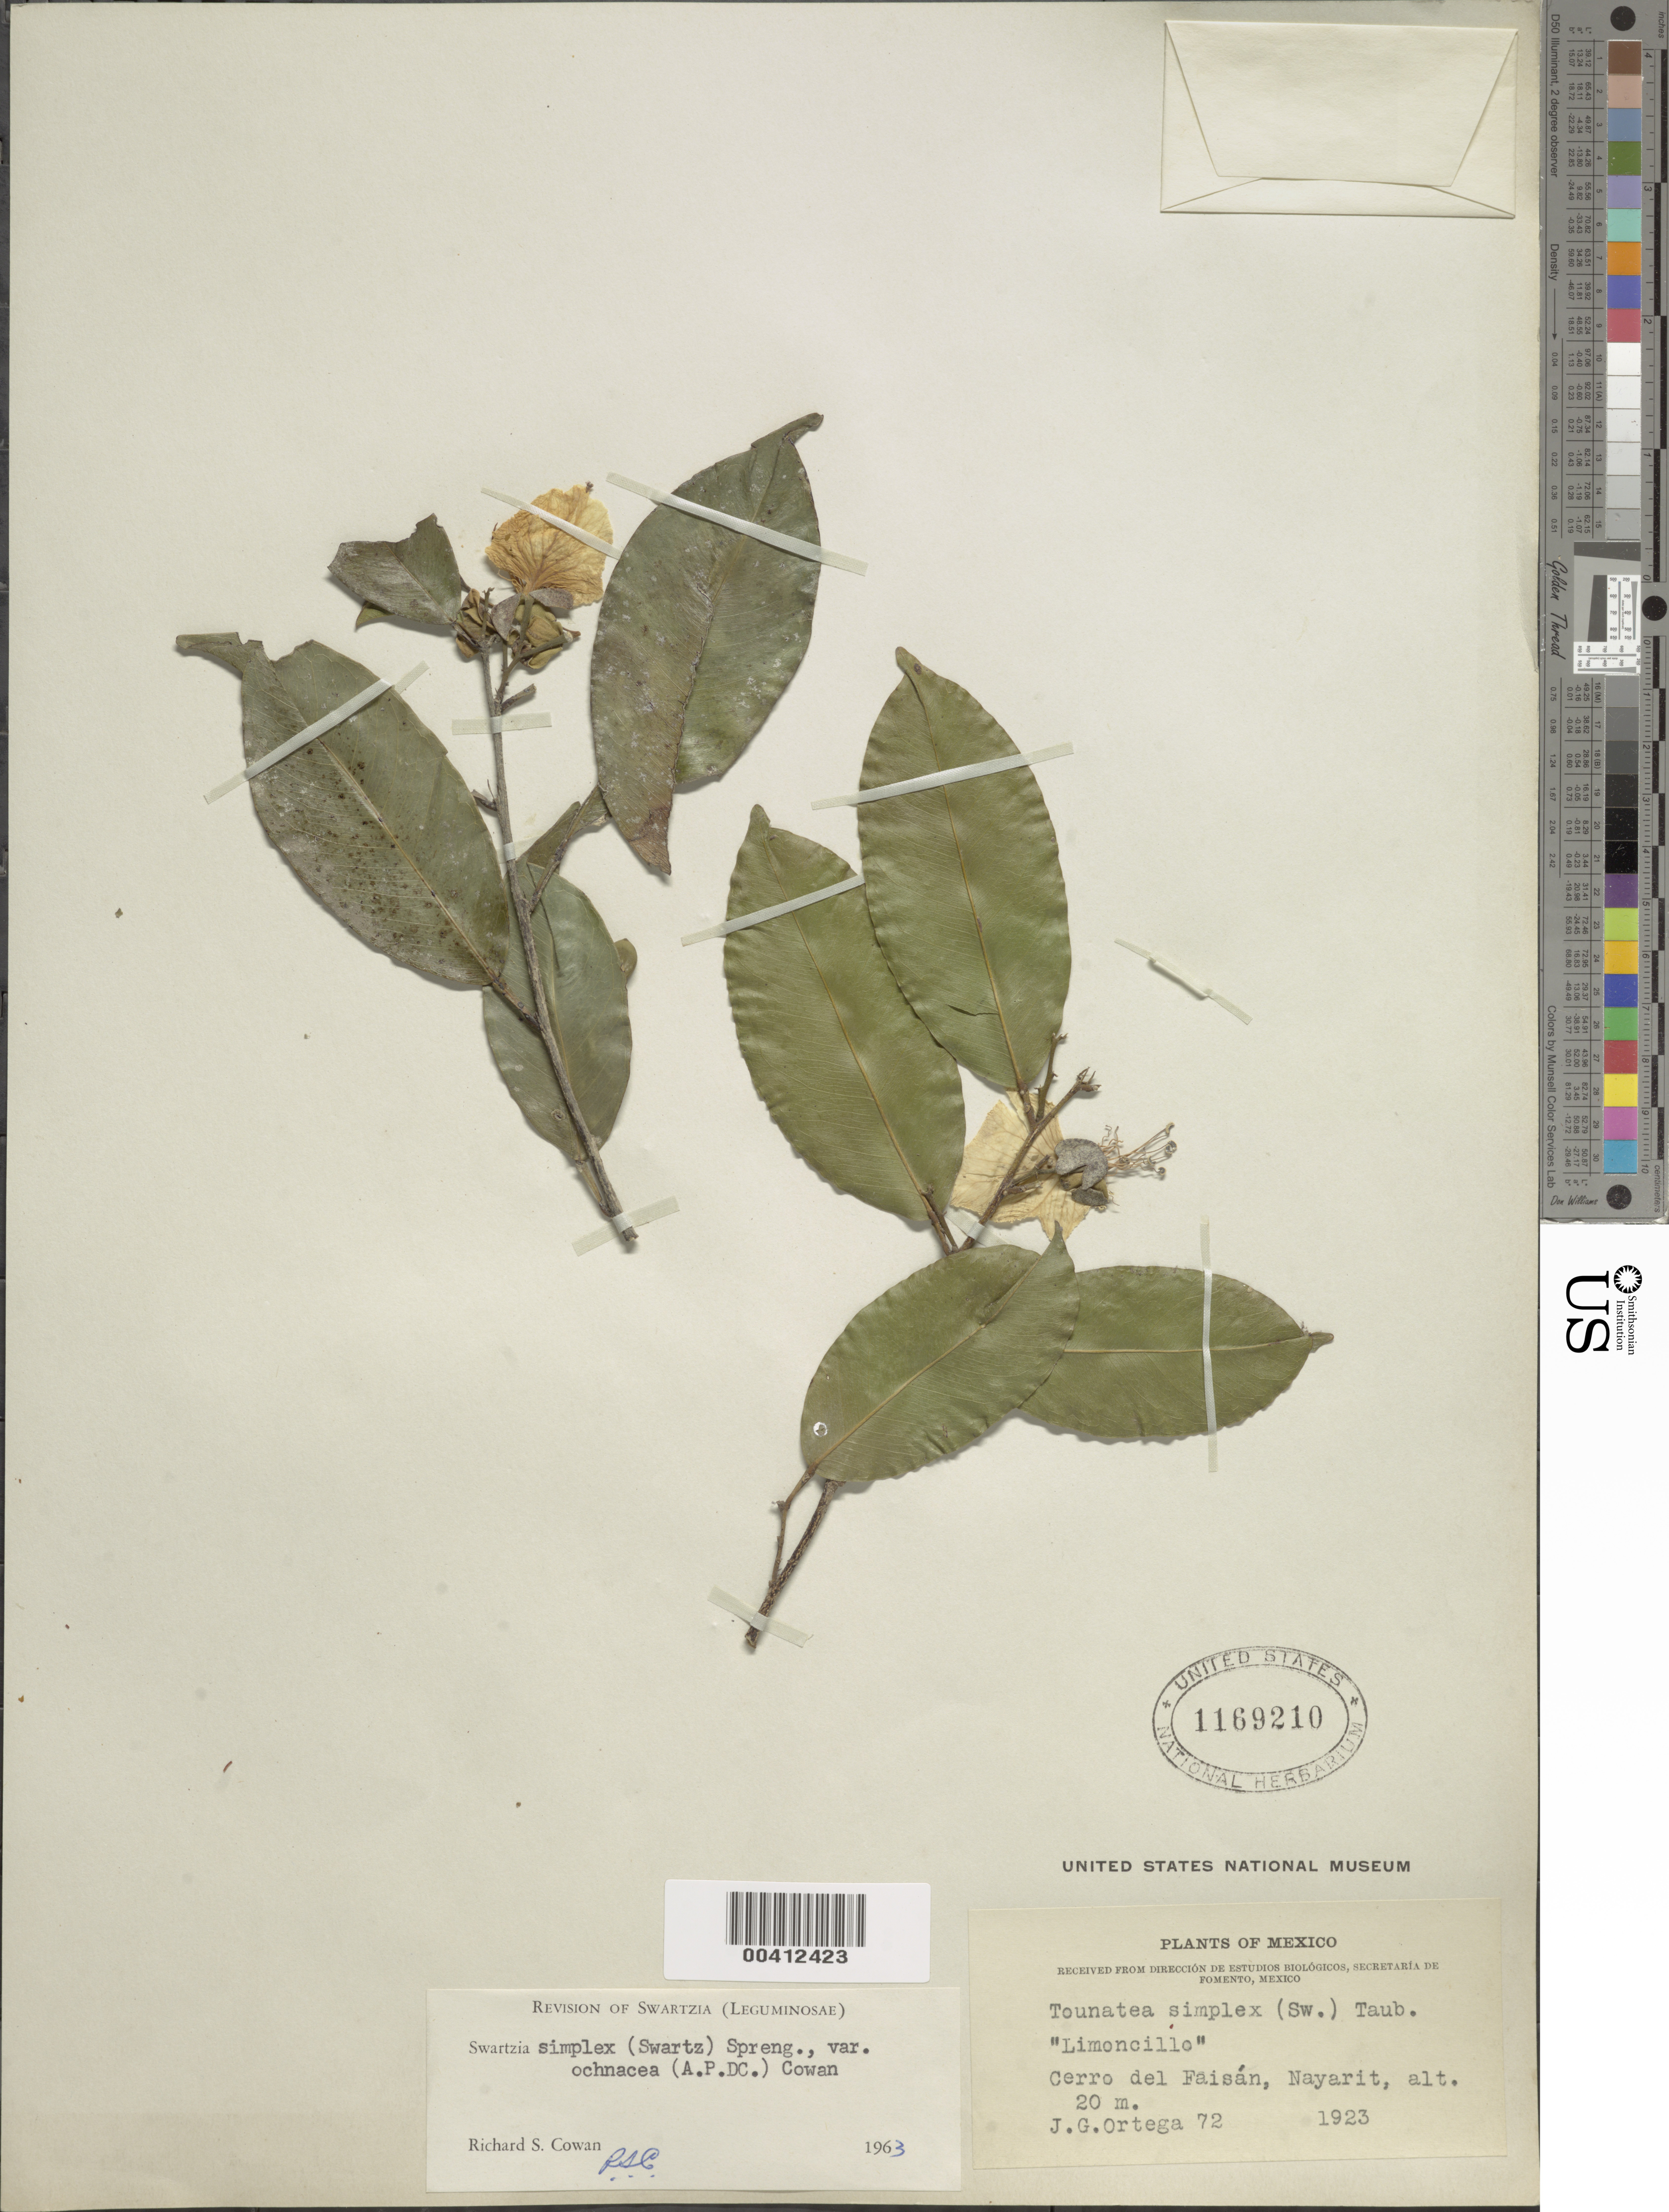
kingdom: Plantae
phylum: Tracheophyta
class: Magnoliopsida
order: Fabales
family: Fabaceae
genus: Swartzia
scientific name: Swartzia simplex var. ochnacea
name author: (DC.) R.S. Cowan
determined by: Cowan, R. S.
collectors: J. Ortega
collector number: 72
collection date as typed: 1923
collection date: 1923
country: Mexico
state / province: Nayarit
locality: Cerro del faisan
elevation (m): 20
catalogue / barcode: US 1169210